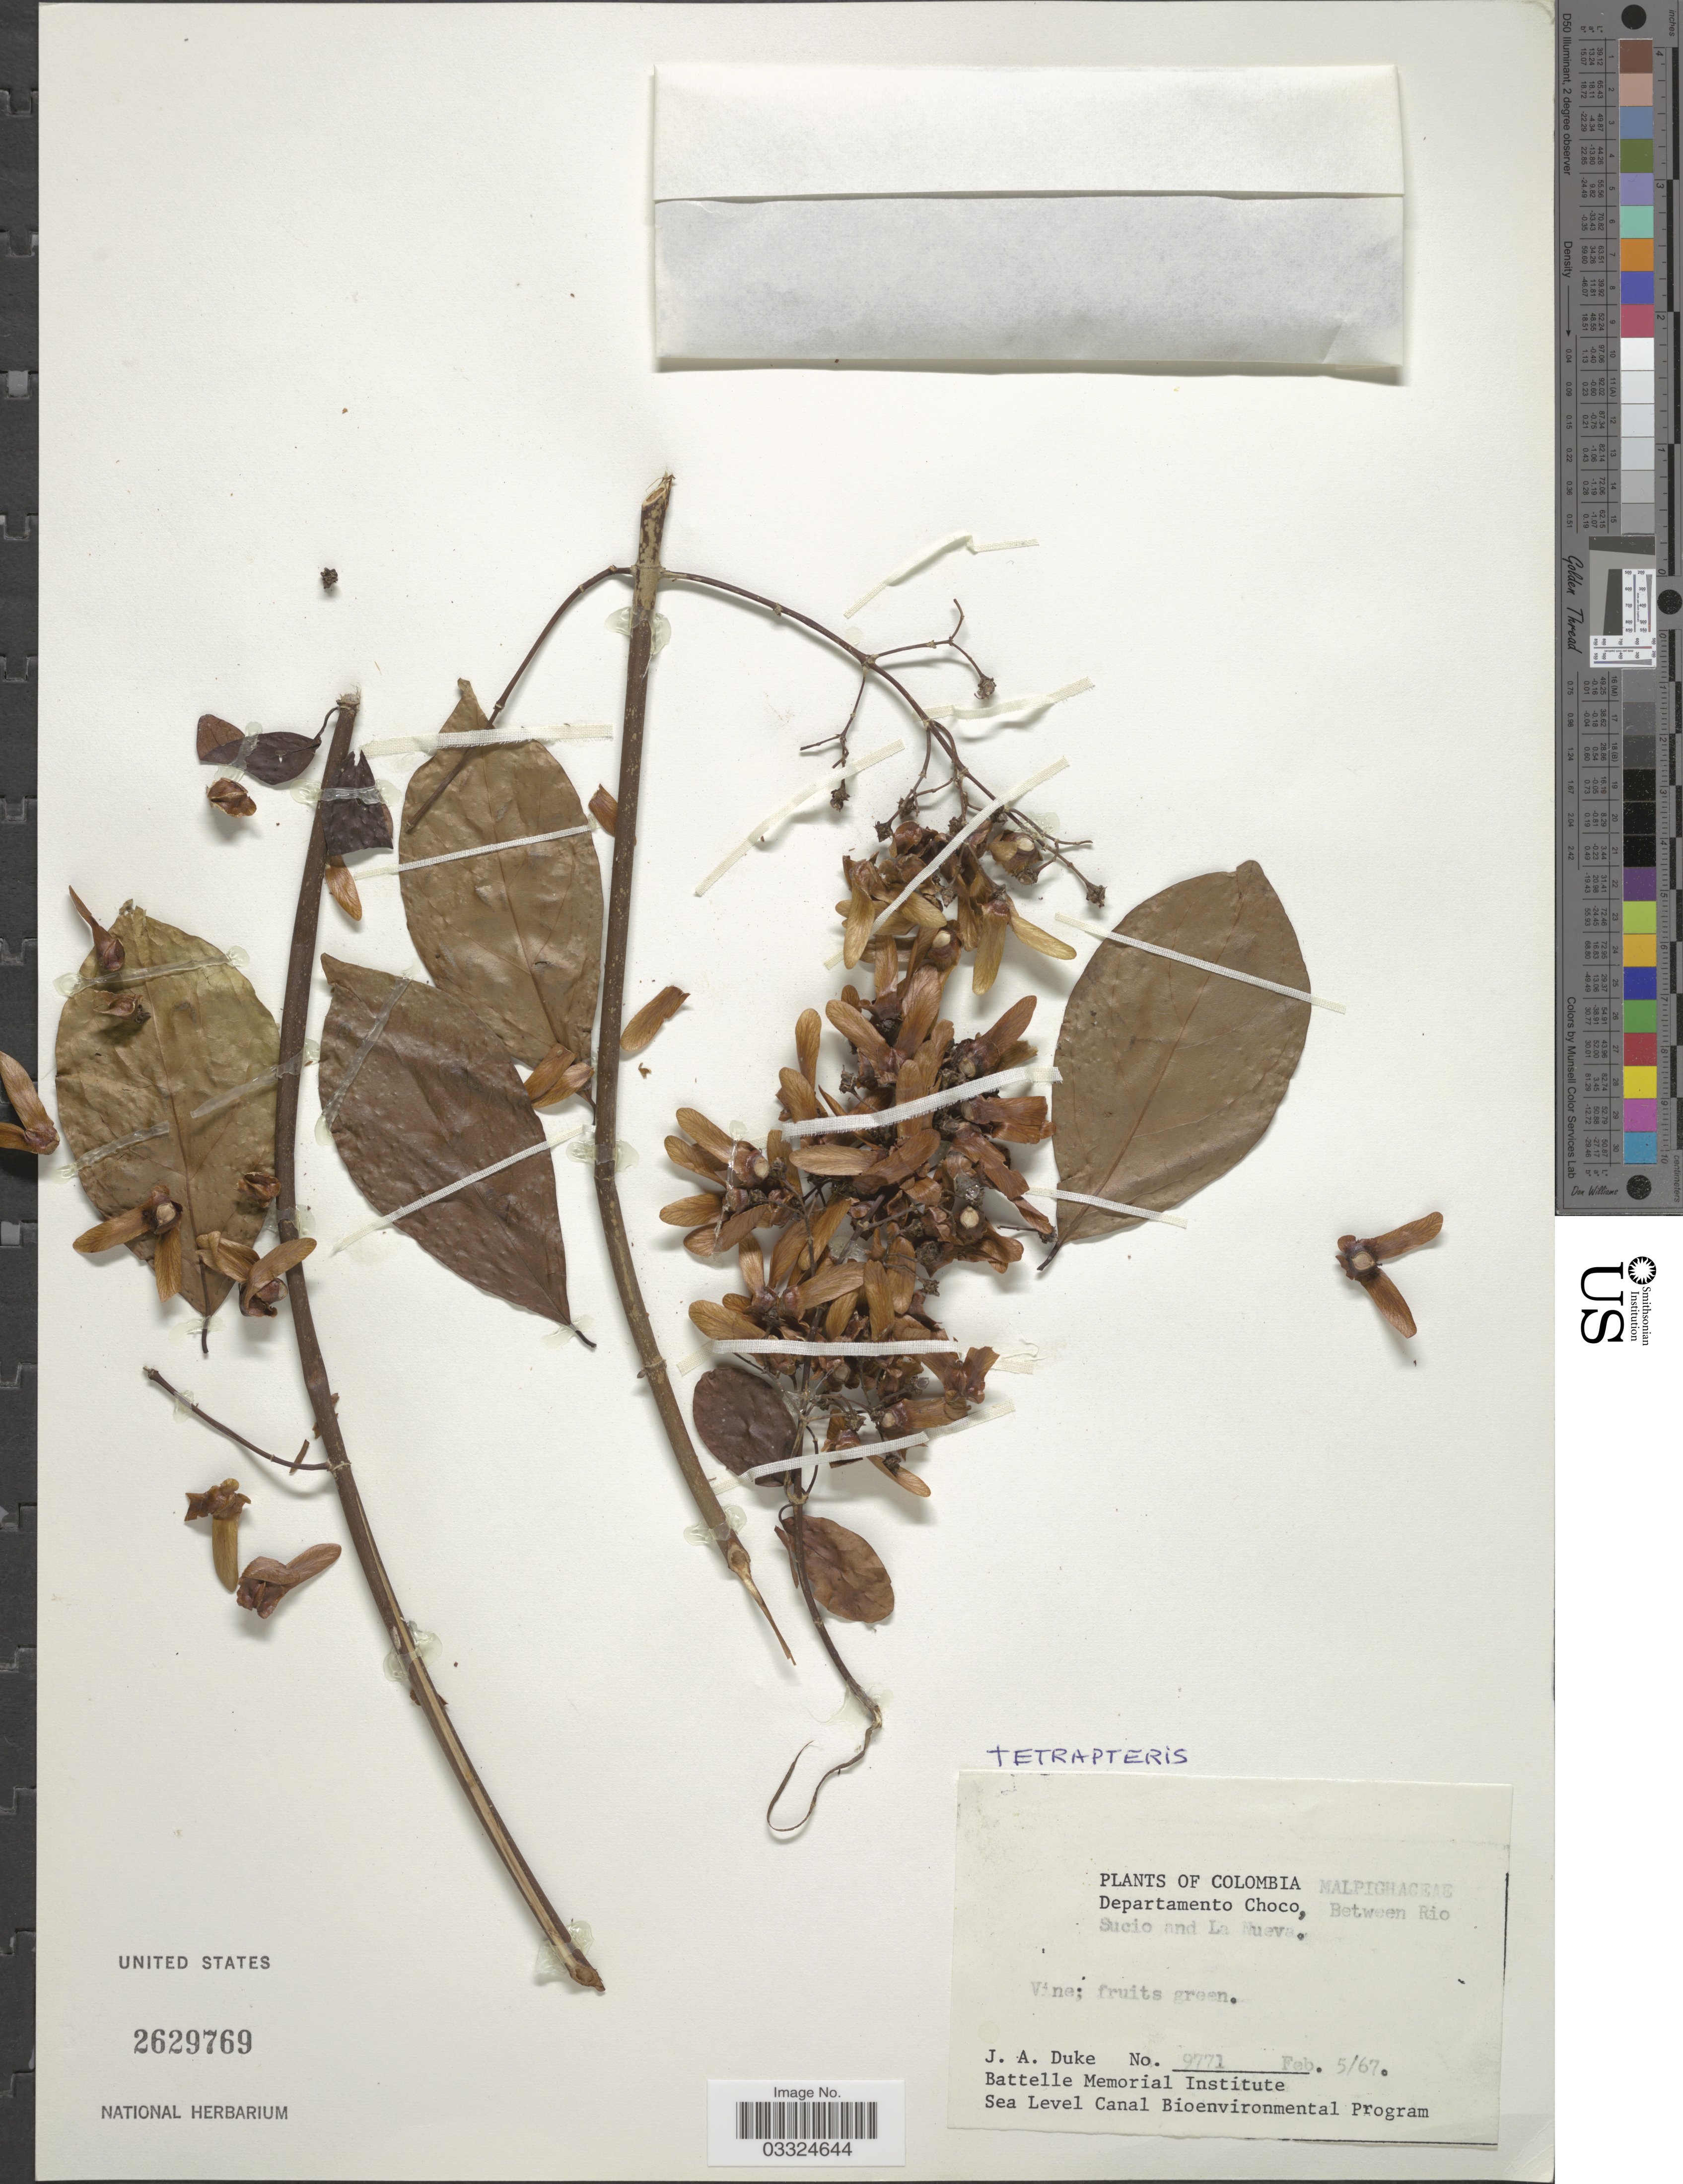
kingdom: Plantae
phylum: Tracheophyta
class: Magnoliopsida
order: Malpighiales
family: Malpighiaceae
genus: Tetrapterys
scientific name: Tetrapterys sp.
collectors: J. A. Duke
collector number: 9771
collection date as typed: Transcribed d/m/y: 5/2/67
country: Colombia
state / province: Chocó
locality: Departamento Choco, Between Rio Sucio and La Nueva.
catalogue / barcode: US 2629769